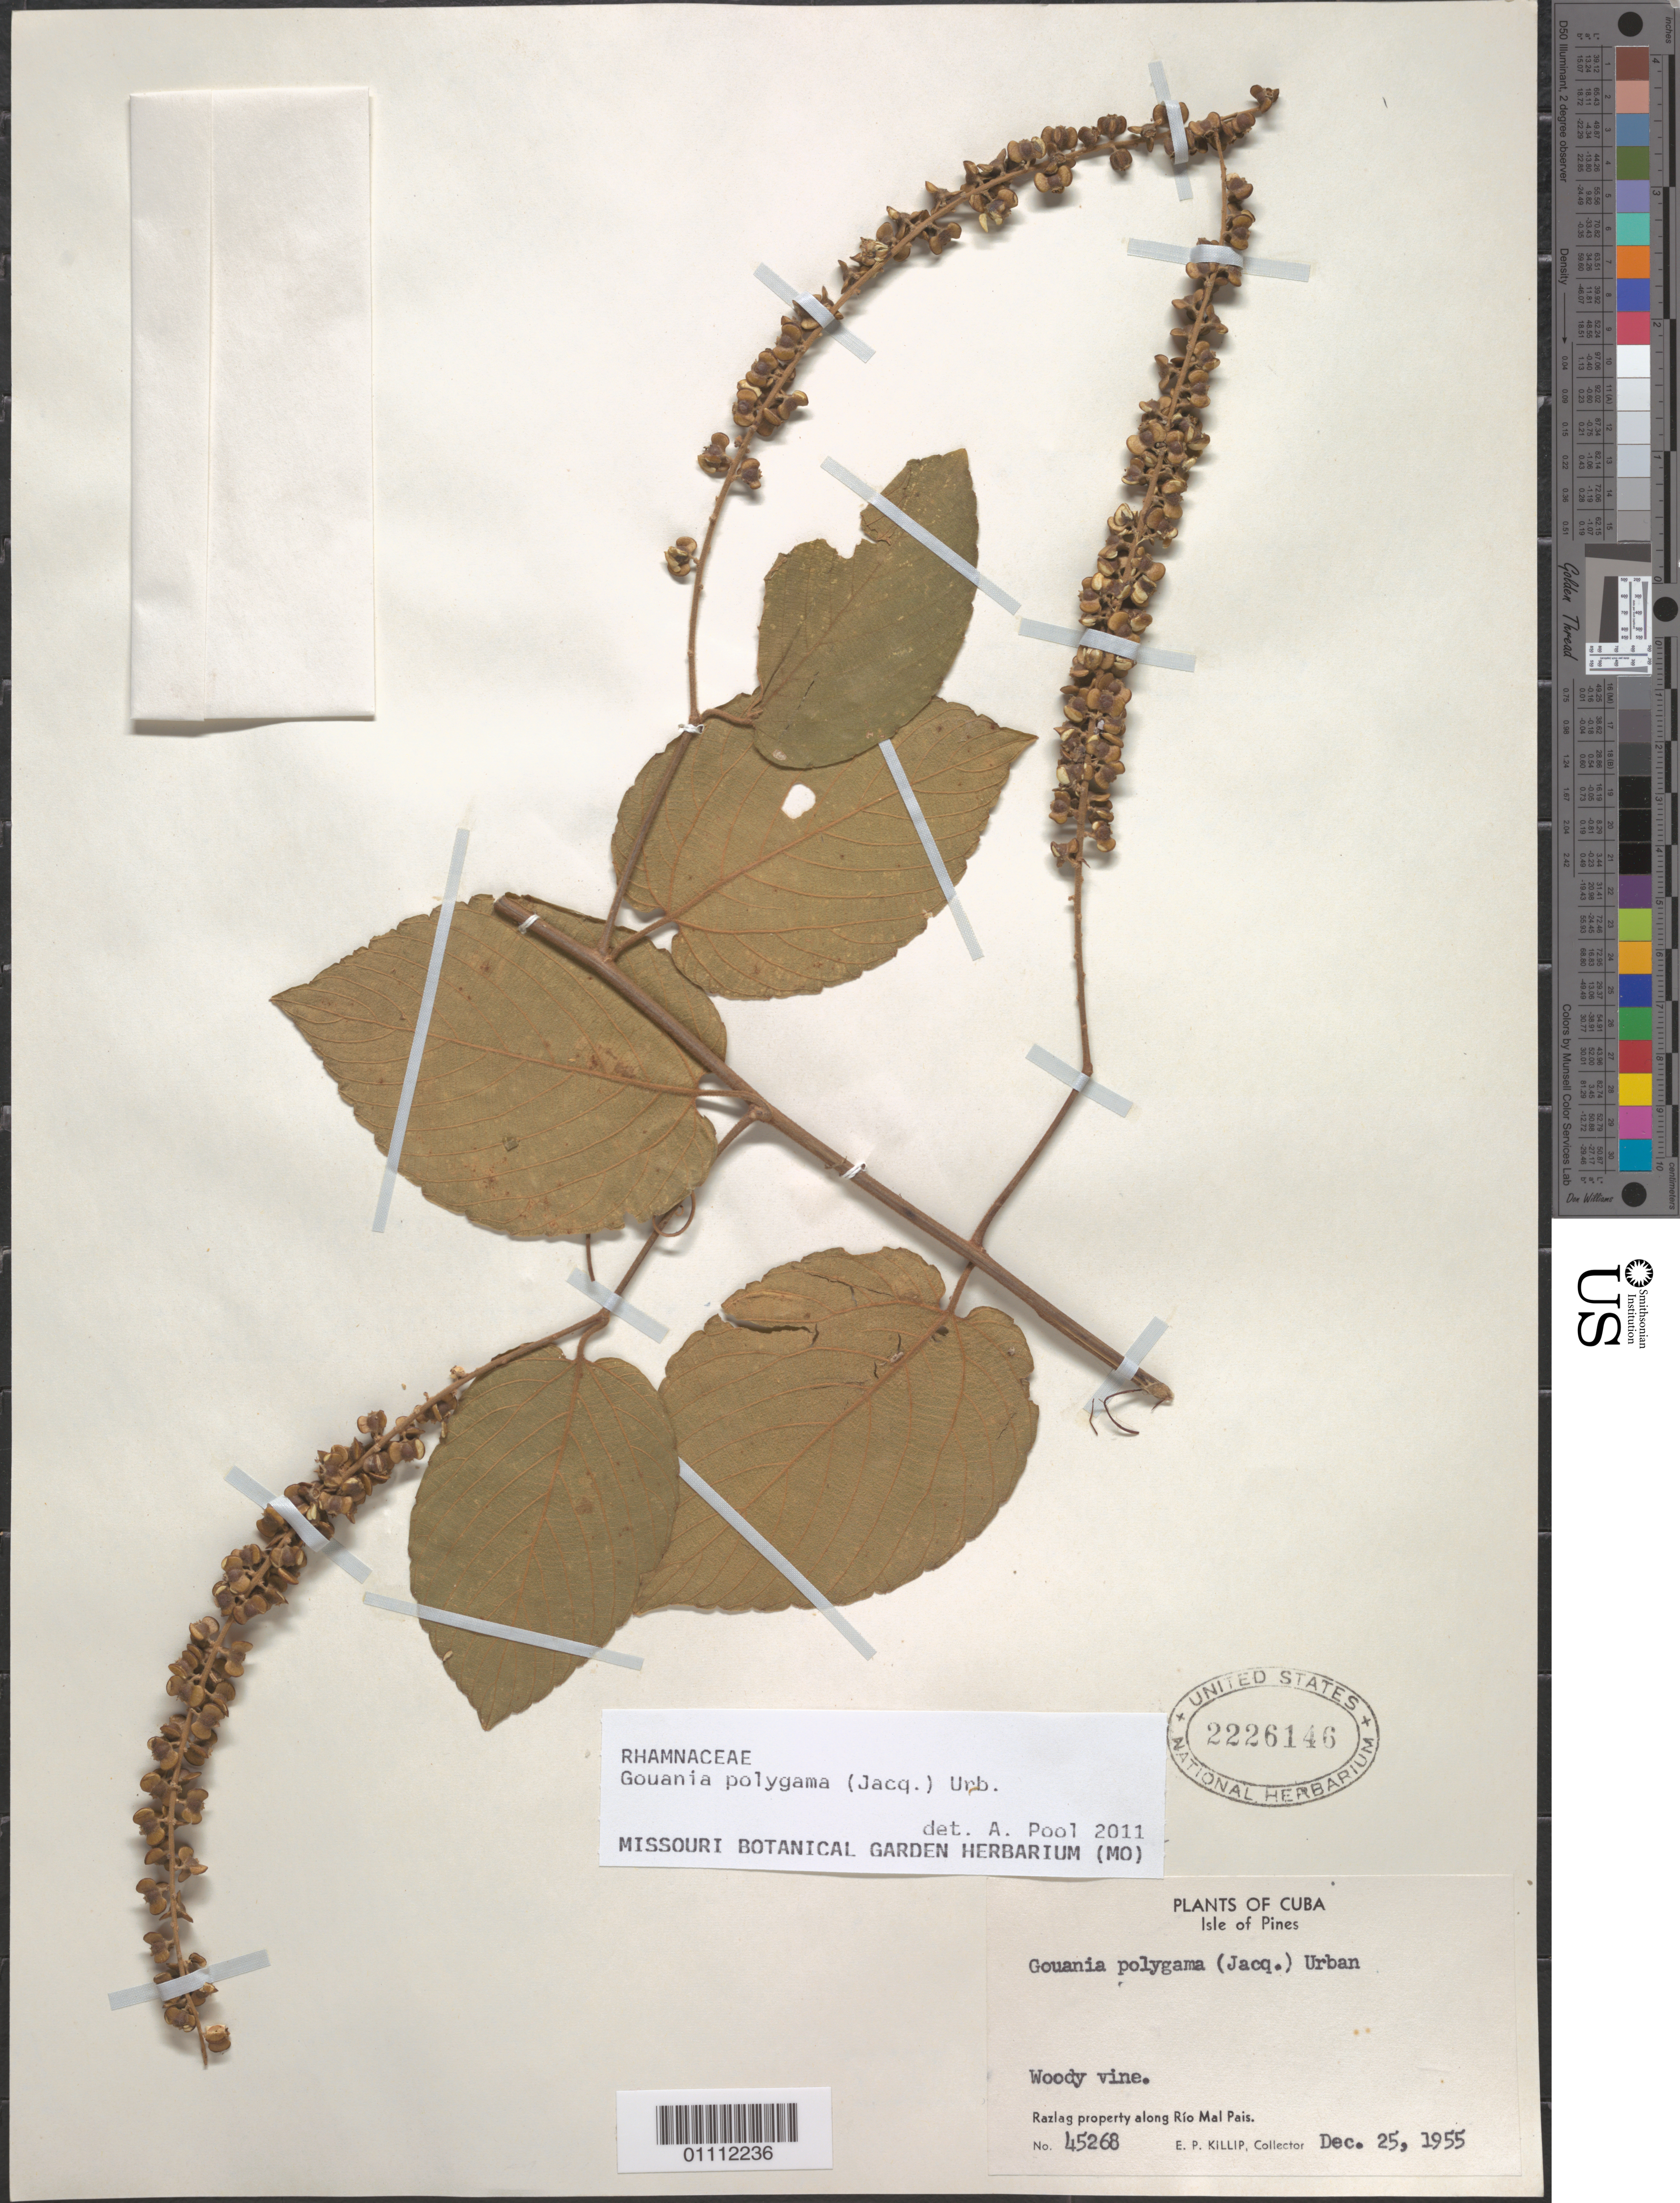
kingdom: Plantae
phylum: Tracheophyta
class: Magnoliopsida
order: Rosales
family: Rhamnaceae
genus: Gouania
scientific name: Gouania polygama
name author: (Jacq.) Urb.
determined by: Pool, A., (MO), Missouri Botanical Garden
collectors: E. P. Killip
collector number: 45268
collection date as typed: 25 Dec 1955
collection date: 1955-12-25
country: Cuba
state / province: Isla de La Juventud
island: Isla de la Juventud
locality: Razlag property along Río Mal Pais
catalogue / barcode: US 2226146